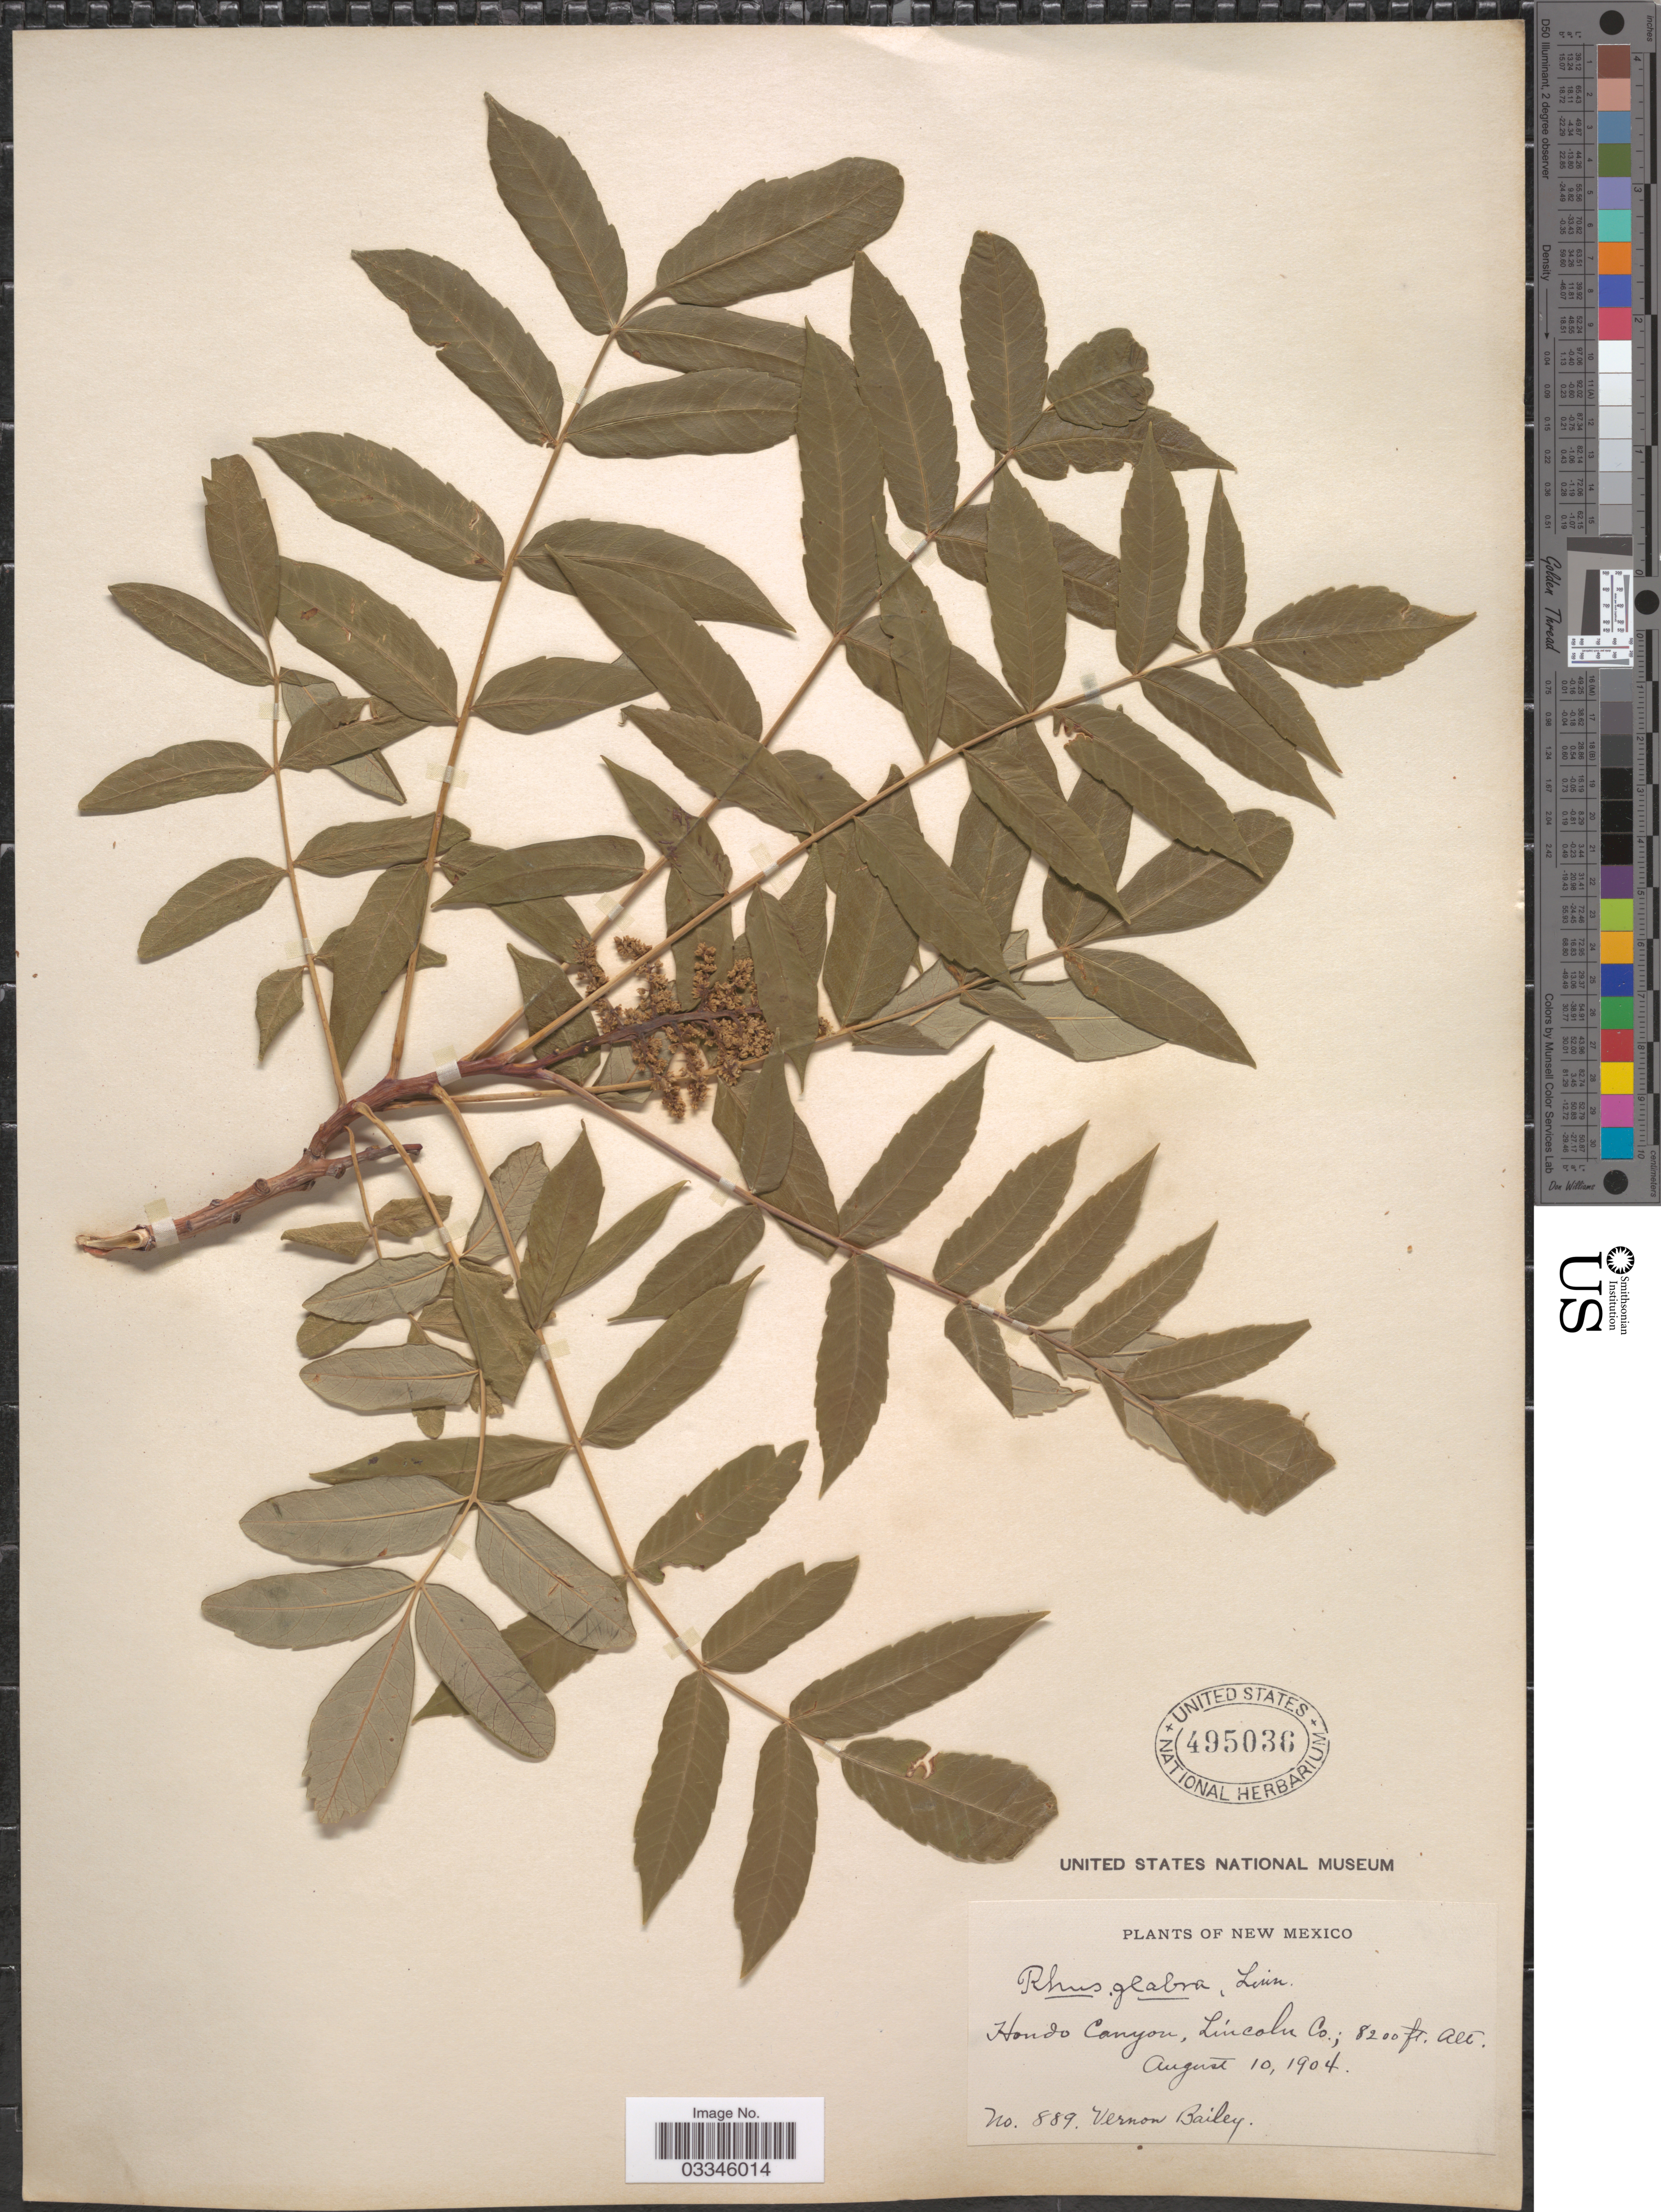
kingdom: Plantae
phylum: Tracheophyta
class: Magnoliopsida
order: Sapindales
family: Anacardiaceae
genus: Rhus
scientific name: Rhus glabra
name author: L.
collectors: V. O. Bailey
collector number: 889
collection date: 1904-08-10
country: United States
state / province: New Mexico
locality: Hondo Canyon, Lincoln Co.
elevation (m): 2499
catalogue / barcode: US 495036